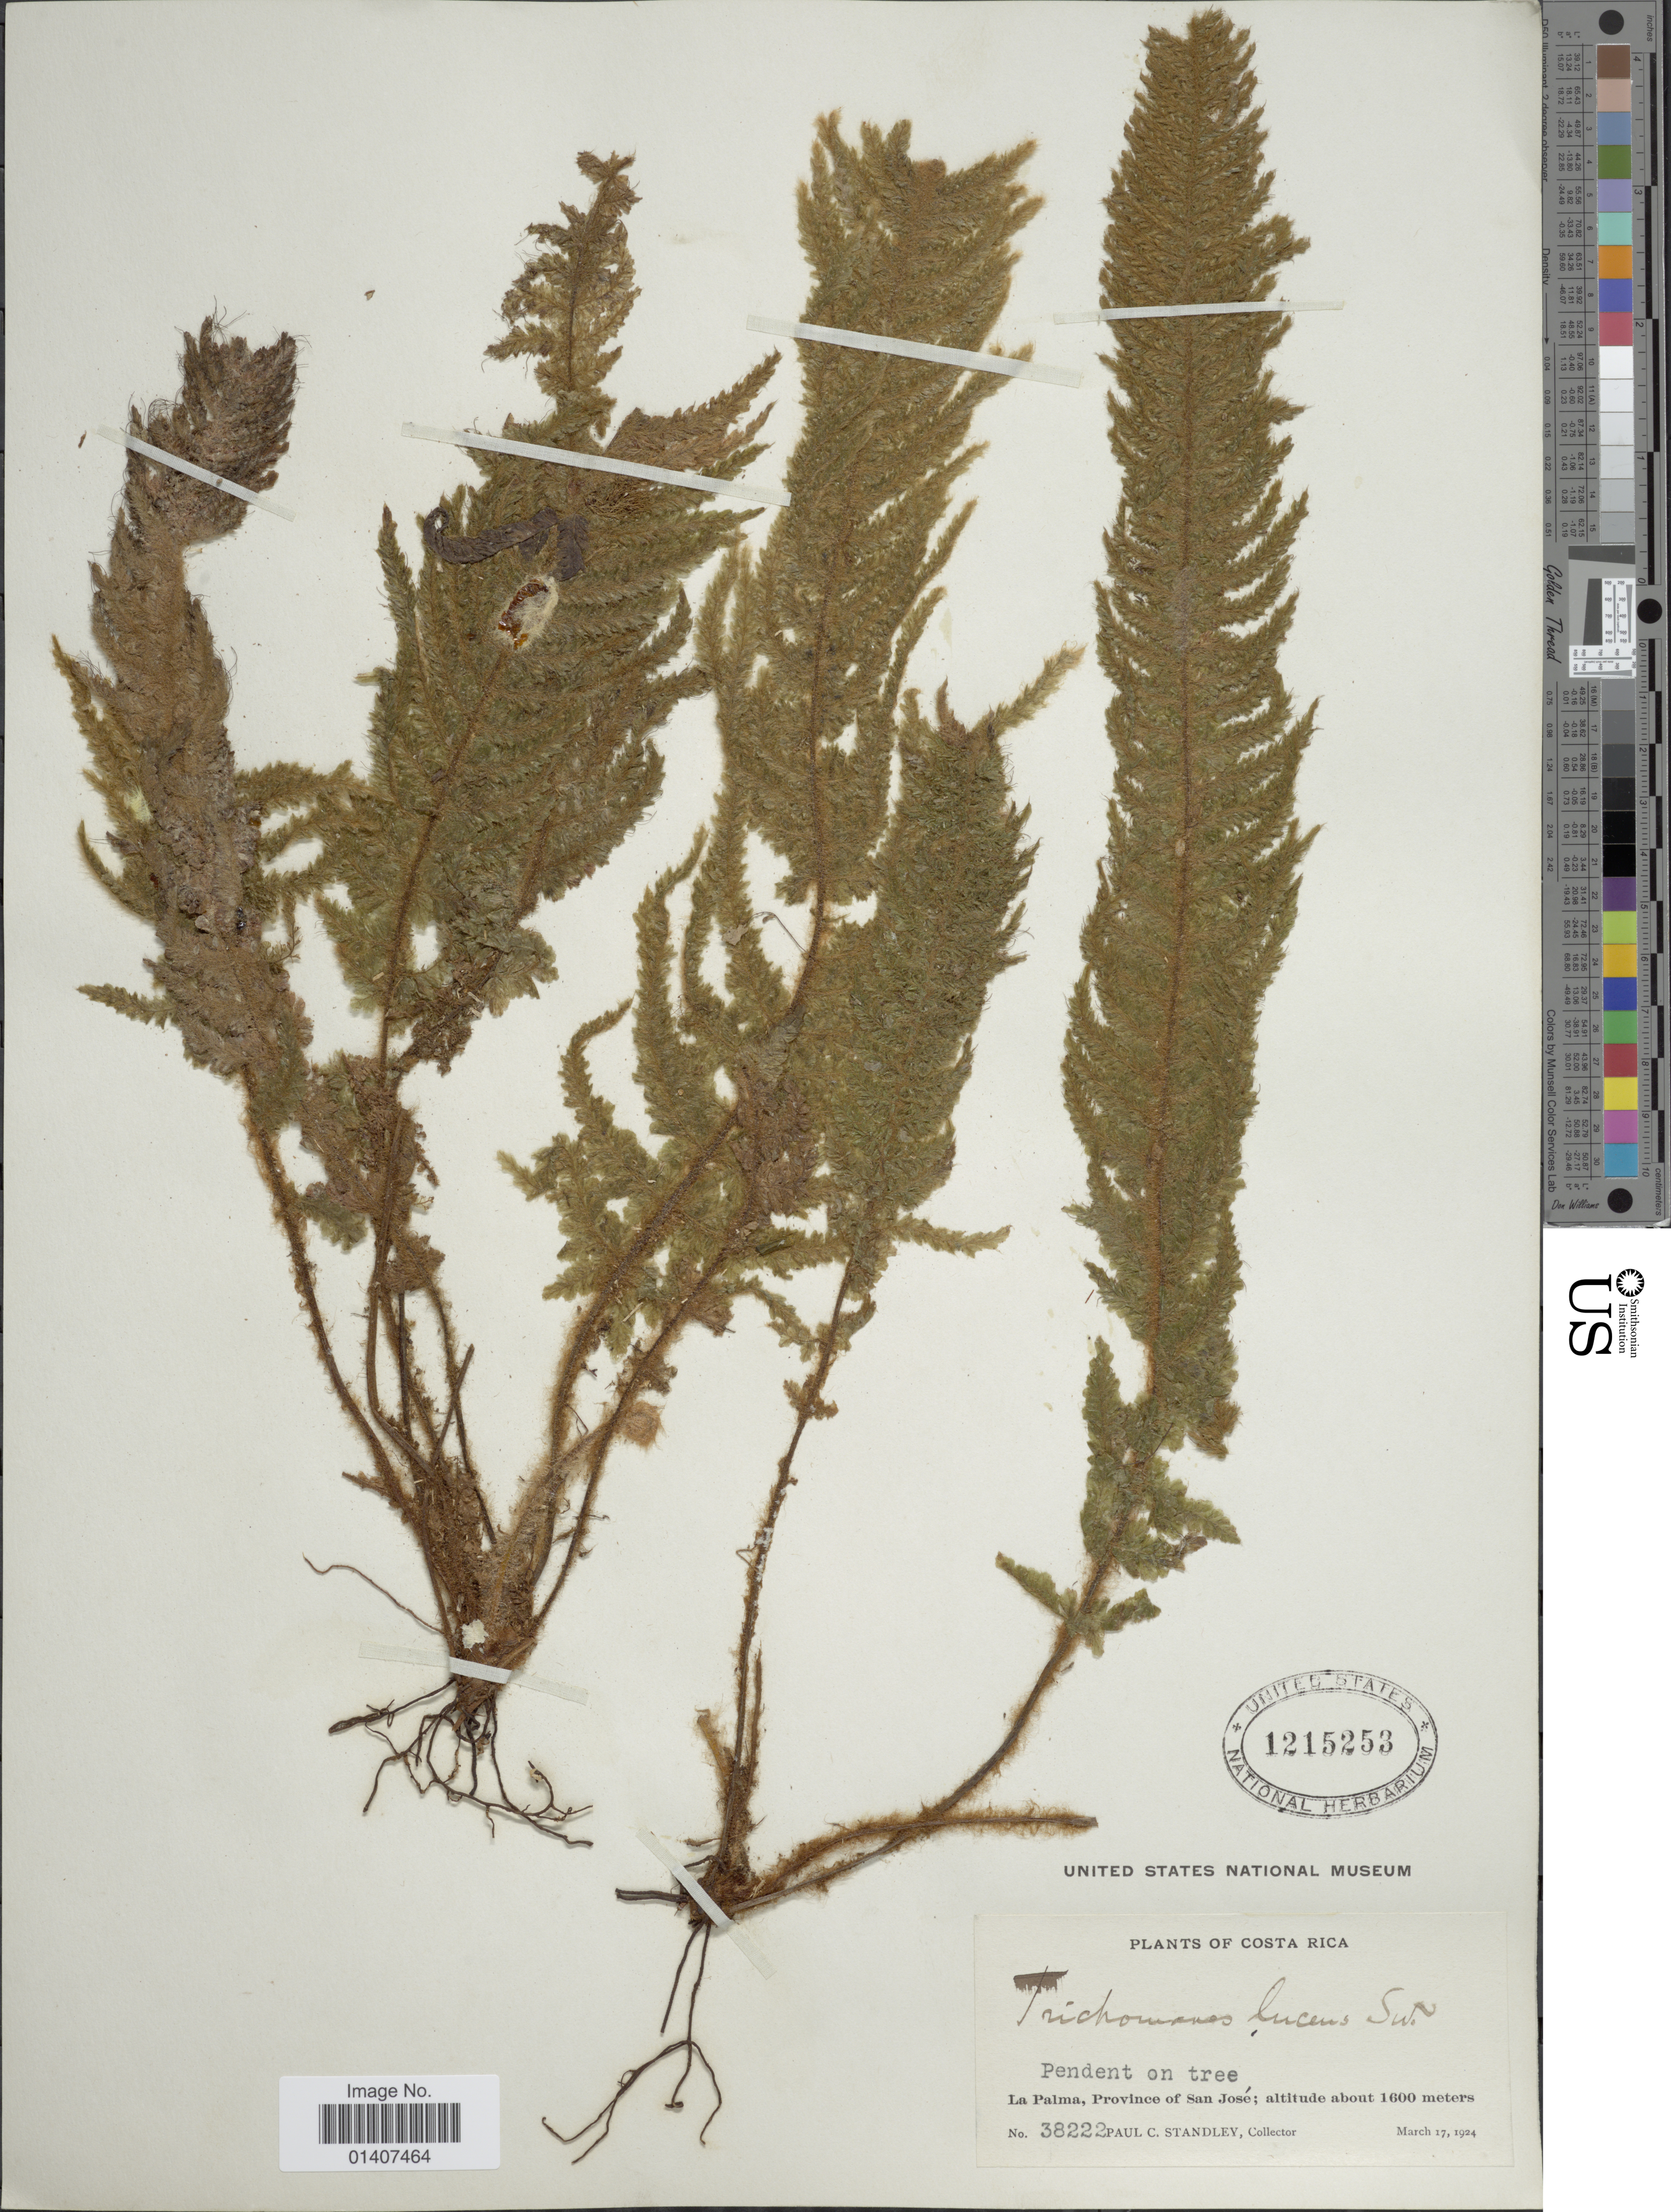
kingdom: Plantae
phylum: Tracheophyta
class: Polypodiopsida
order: Hymenophyllales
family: Hymenophyllaceae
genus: Trichomanes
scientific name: Trichomanes lucens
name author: Sw.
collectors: P. C. Standley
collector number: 38222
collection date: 1924-03-17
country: Costa Rica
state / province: San José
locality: La Palma, province of San José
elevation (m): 1600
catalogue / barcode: US 1215253